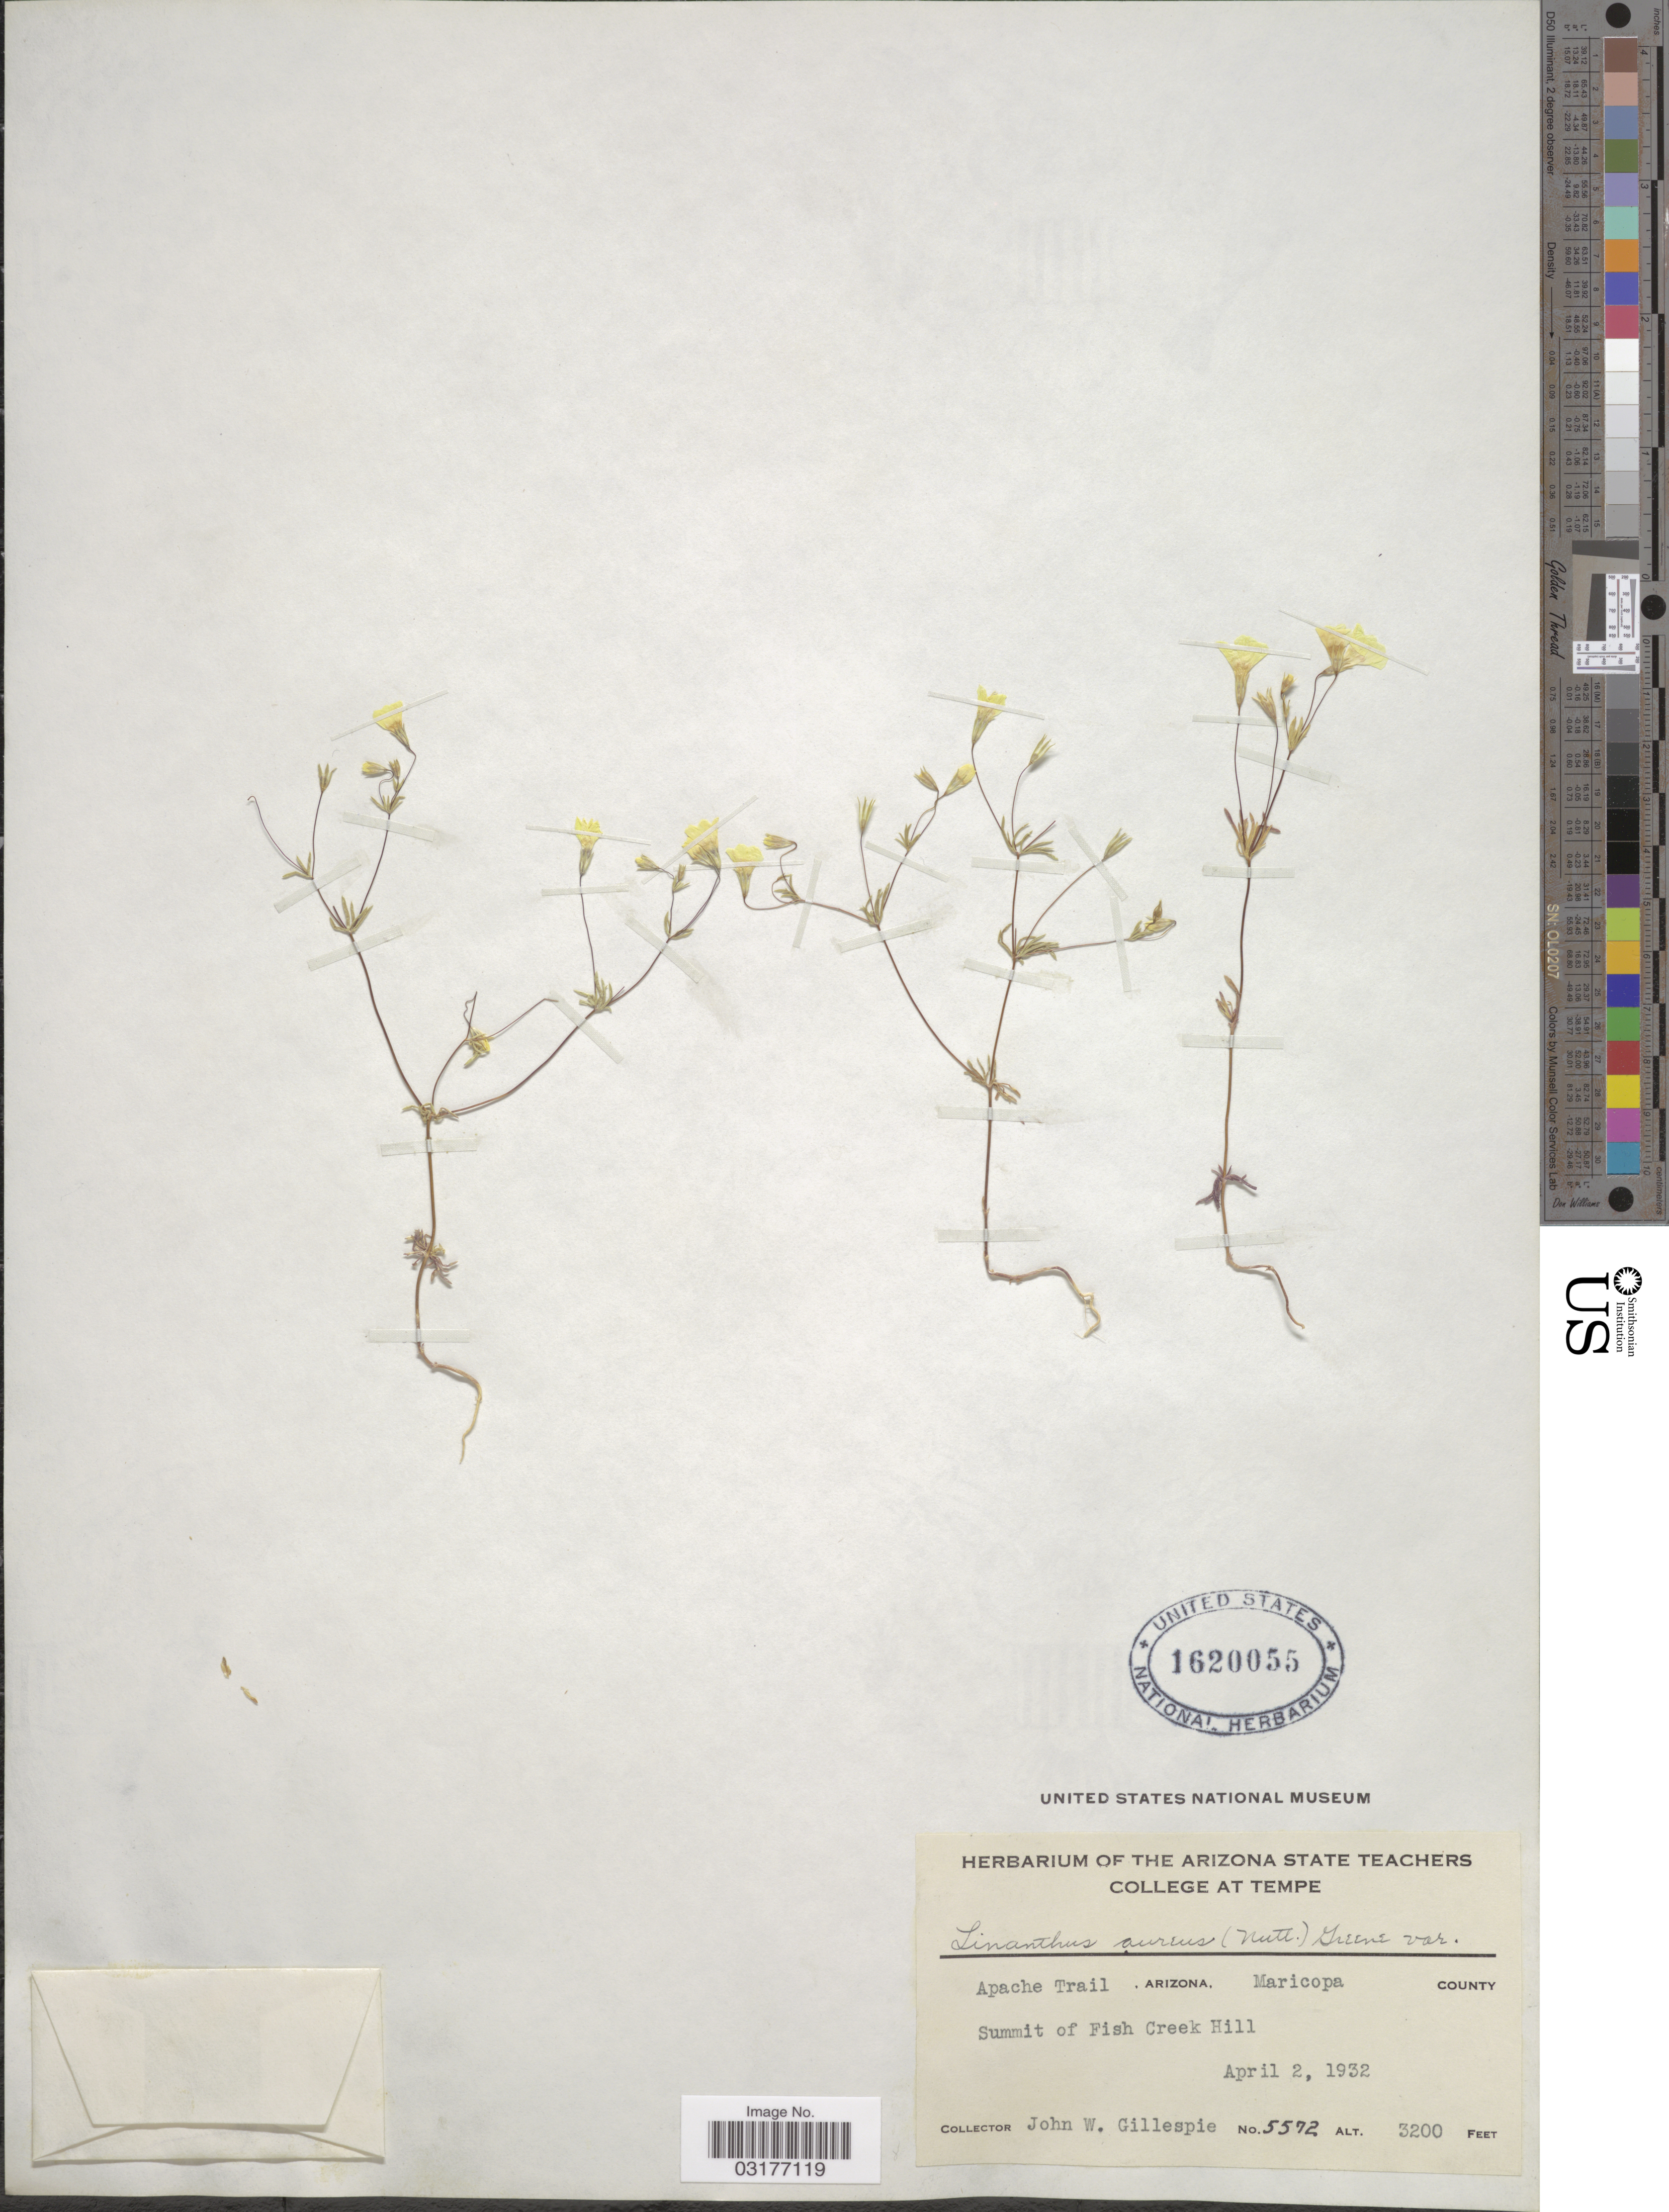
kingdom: Plantae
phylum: Tracheophyta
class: Magnoliopsida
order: Ericales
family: Polemoniaceae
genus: Leptosiphon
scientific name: Leptosiphon chrysanthus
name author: J.M. Porter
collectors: J. W. Gillespie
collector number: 5572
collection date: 1932-04-02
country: United States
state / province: Arizona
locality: Apache Trail, Maricopa County. Summit of Fish Creek Hill.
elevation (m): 975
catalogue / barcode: US 1620055